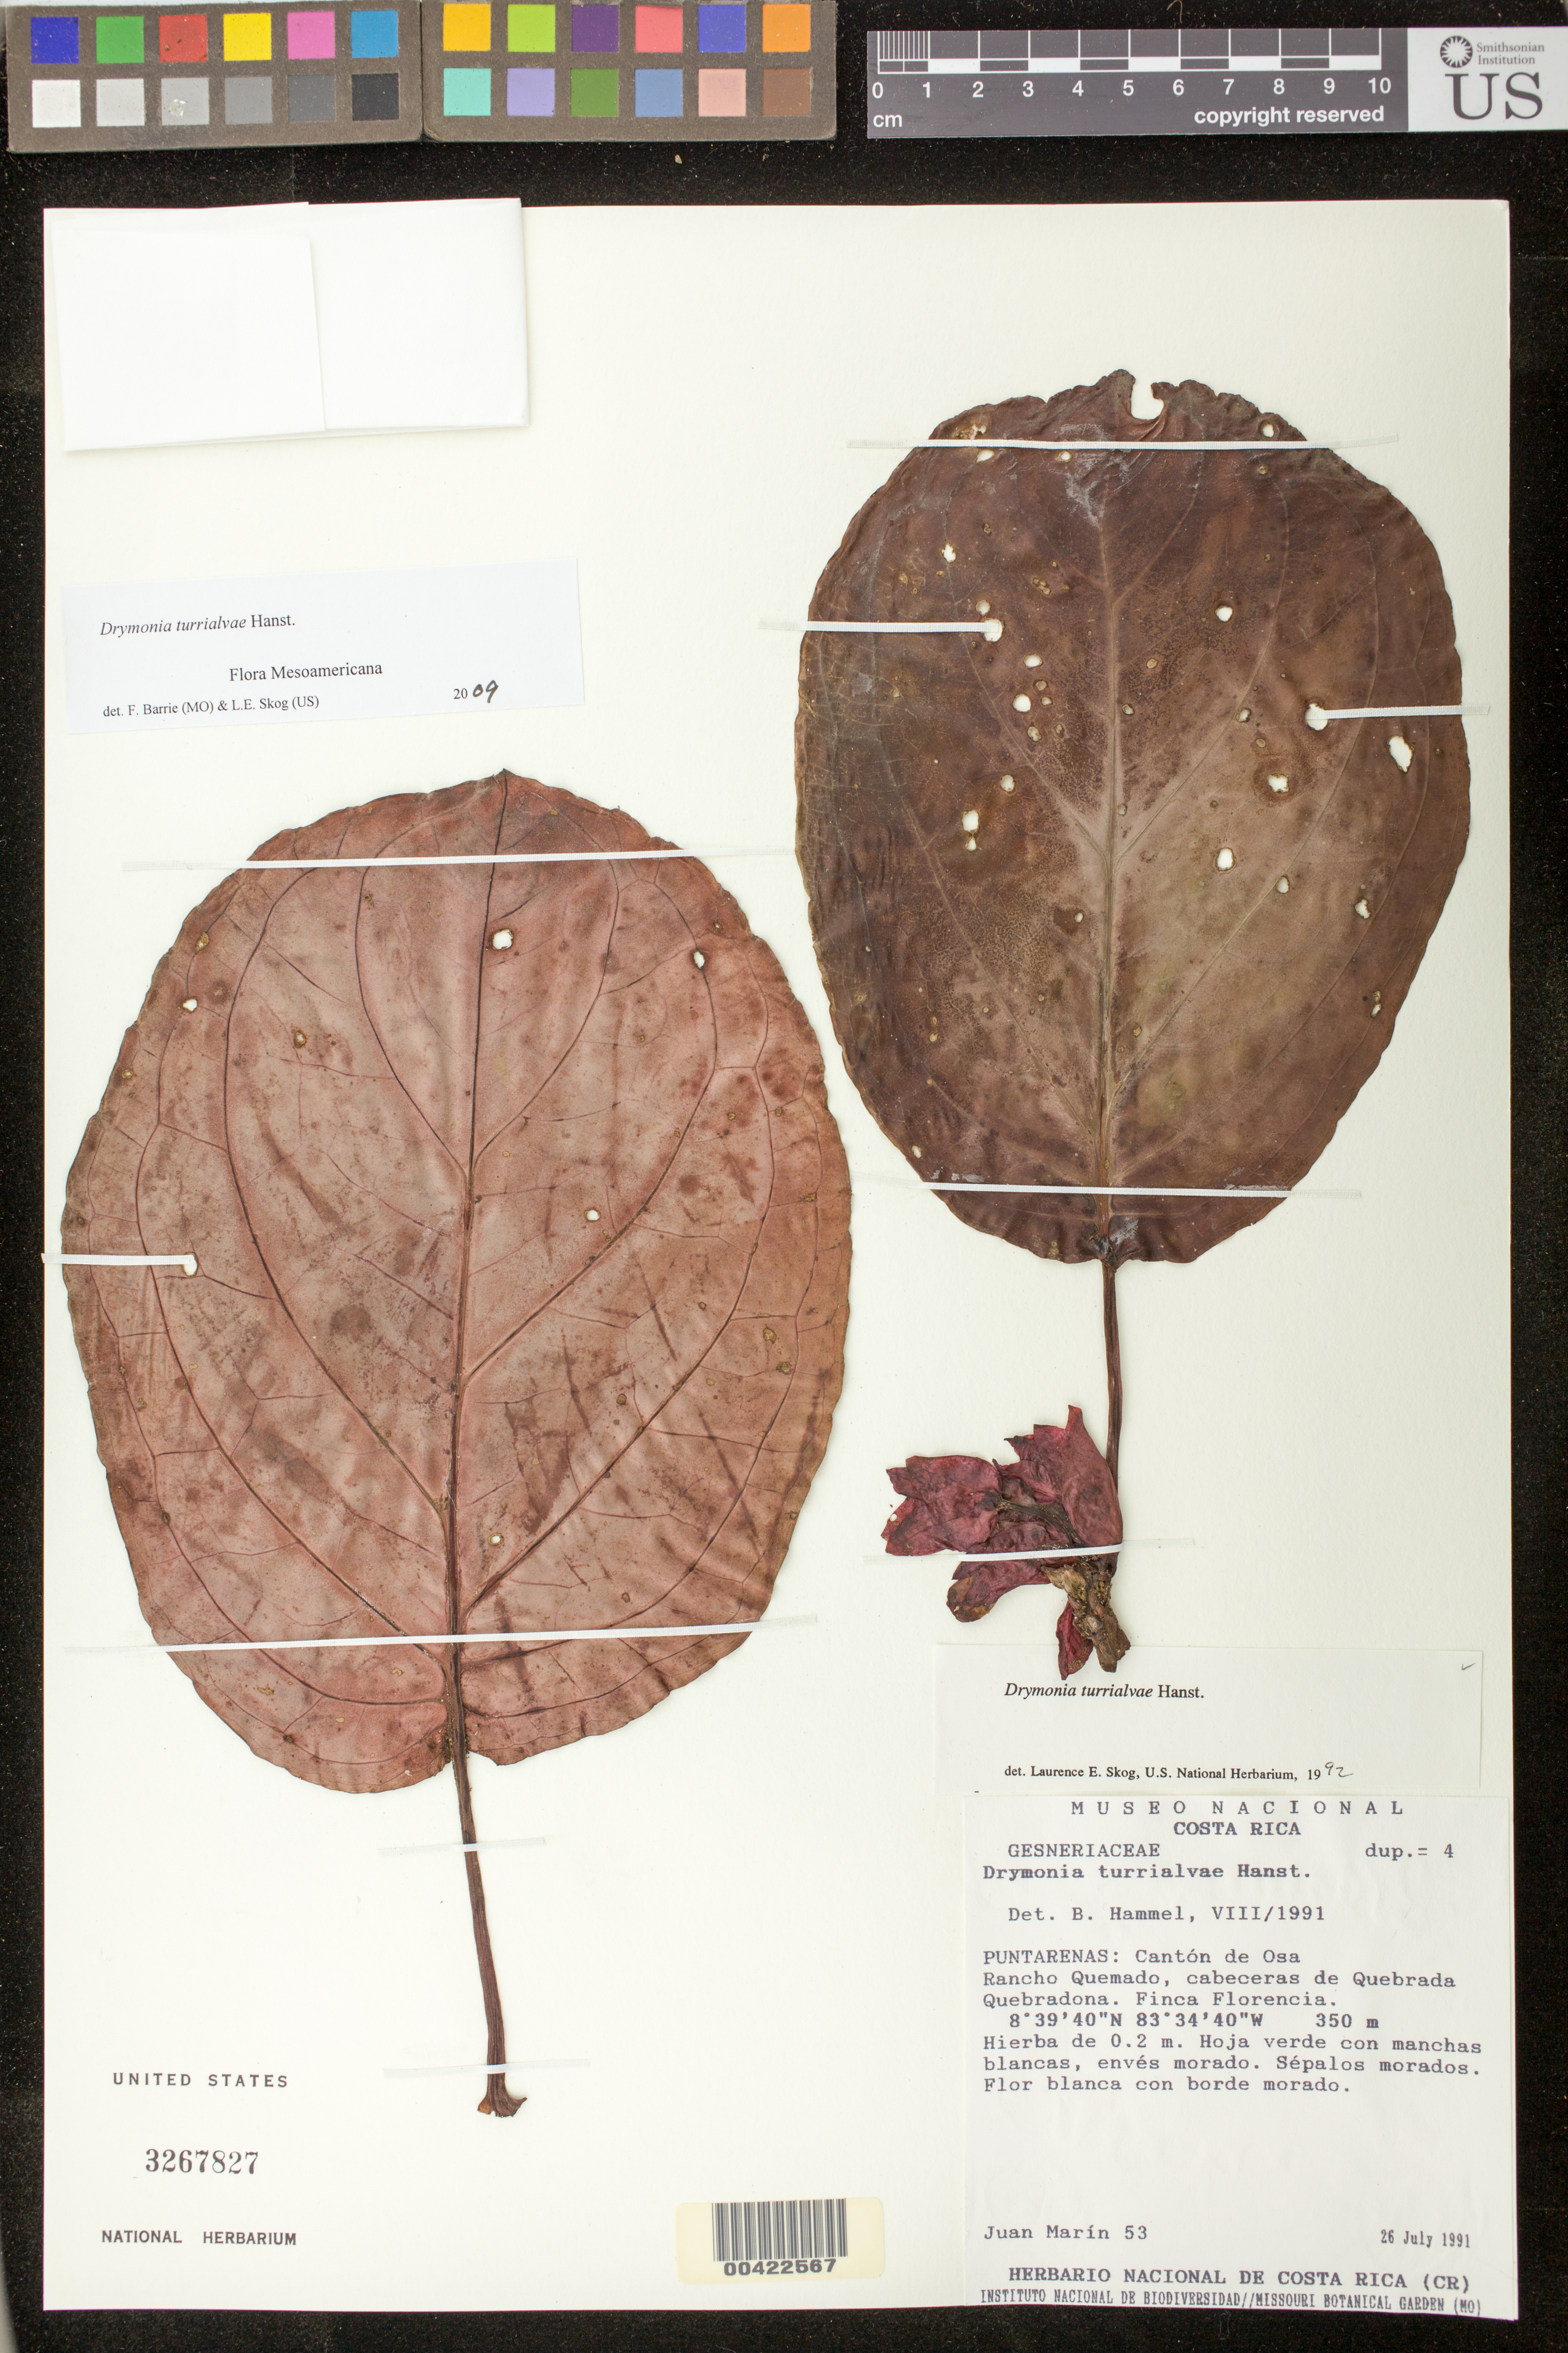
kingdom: Plantae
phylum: Tracheophyta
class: Magnoliopsida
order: Lamiales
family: Gesneriaceae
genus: Drymonia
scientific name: Drymonia turrialvae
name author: Hanst.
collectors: J. Marín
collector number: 53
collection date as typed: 26 Jul 1991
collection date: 1991-07-26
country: Costa Rica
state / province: Puntarenas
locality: Canton de Osa, Rancho Quemado, cabeceras de Quebrada Quebradon. Finca Florencia.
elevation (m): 350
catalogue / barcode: US 3267827